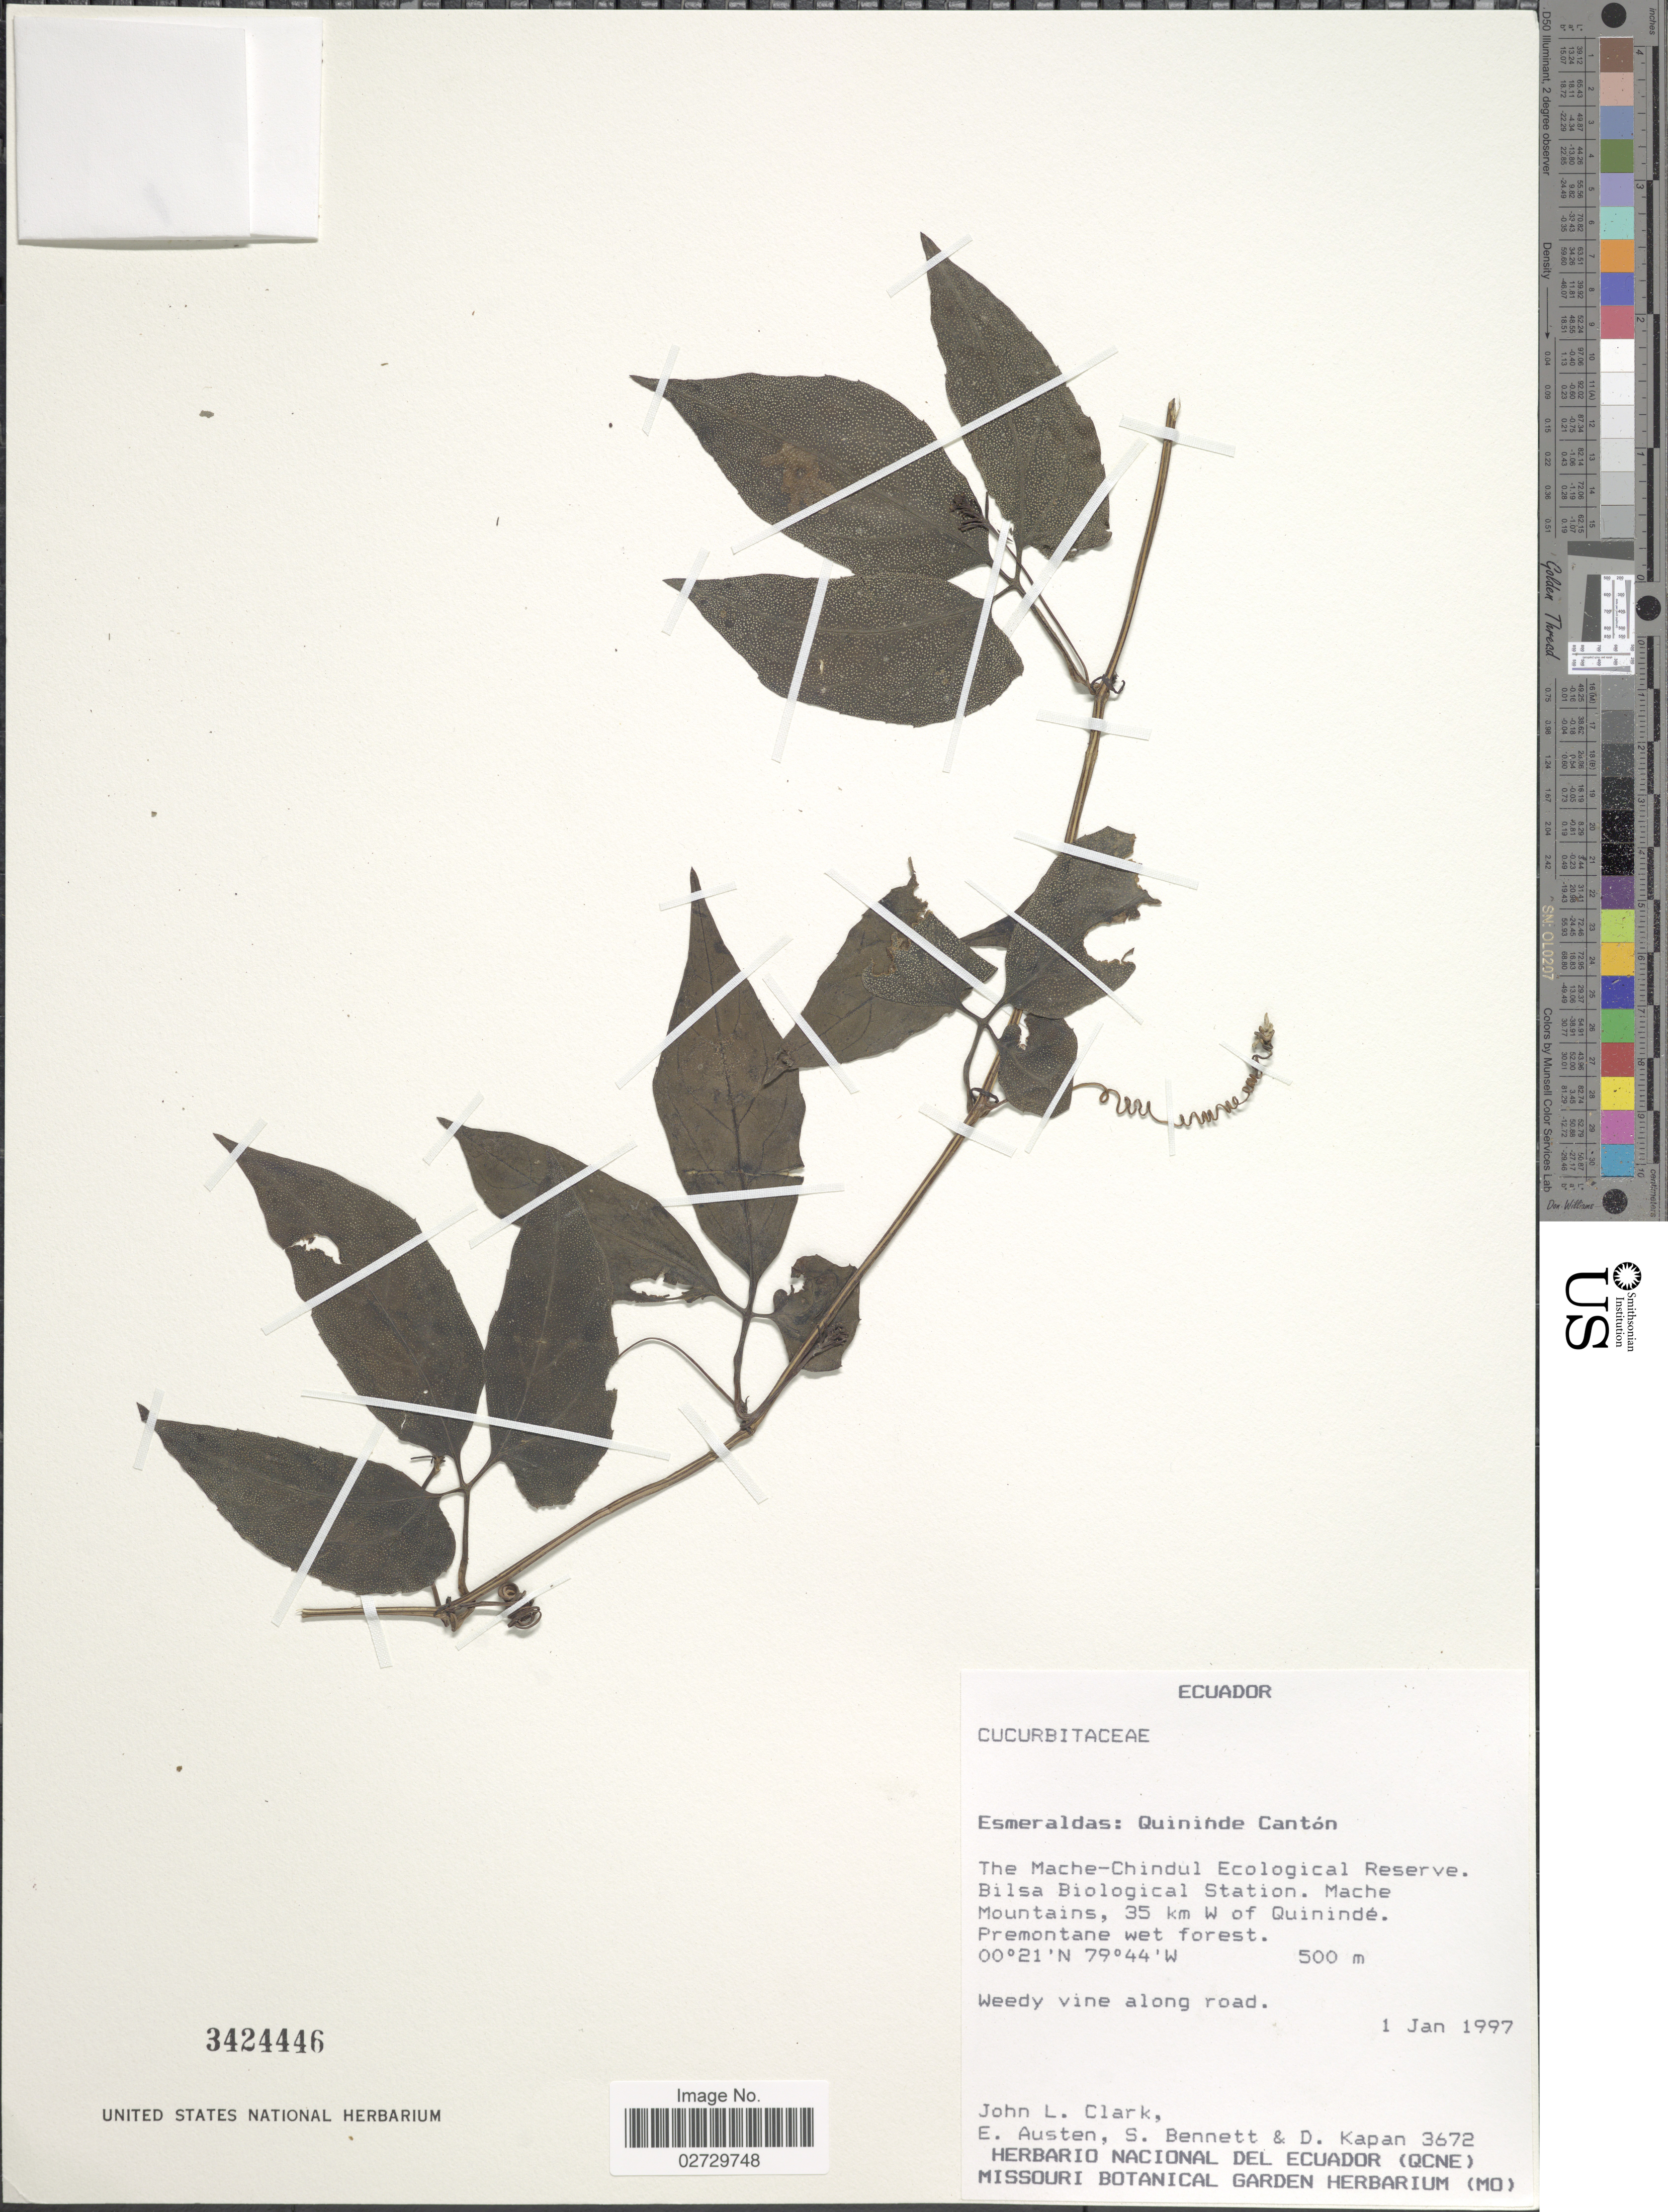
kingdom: Plantae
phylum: Tracheophyta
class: Magnoliopsida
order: Cucurbitales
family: Cucurbitaceae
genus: Cayaponia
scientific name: Cayaponia sp.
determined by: Nee, Michael H.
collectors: J. L. Clark, E. Austen, S. Bennett & D. Kapan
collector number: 3672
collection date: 1997-01-01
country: Ecuador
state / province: Esmeraldas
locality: Quininde Canton. The Mache- Chindul Ecological Reserve. Bilsa Biological Station. Mache Mountains, 35 km W of Quininde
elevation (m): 500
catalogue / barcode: US 3424446